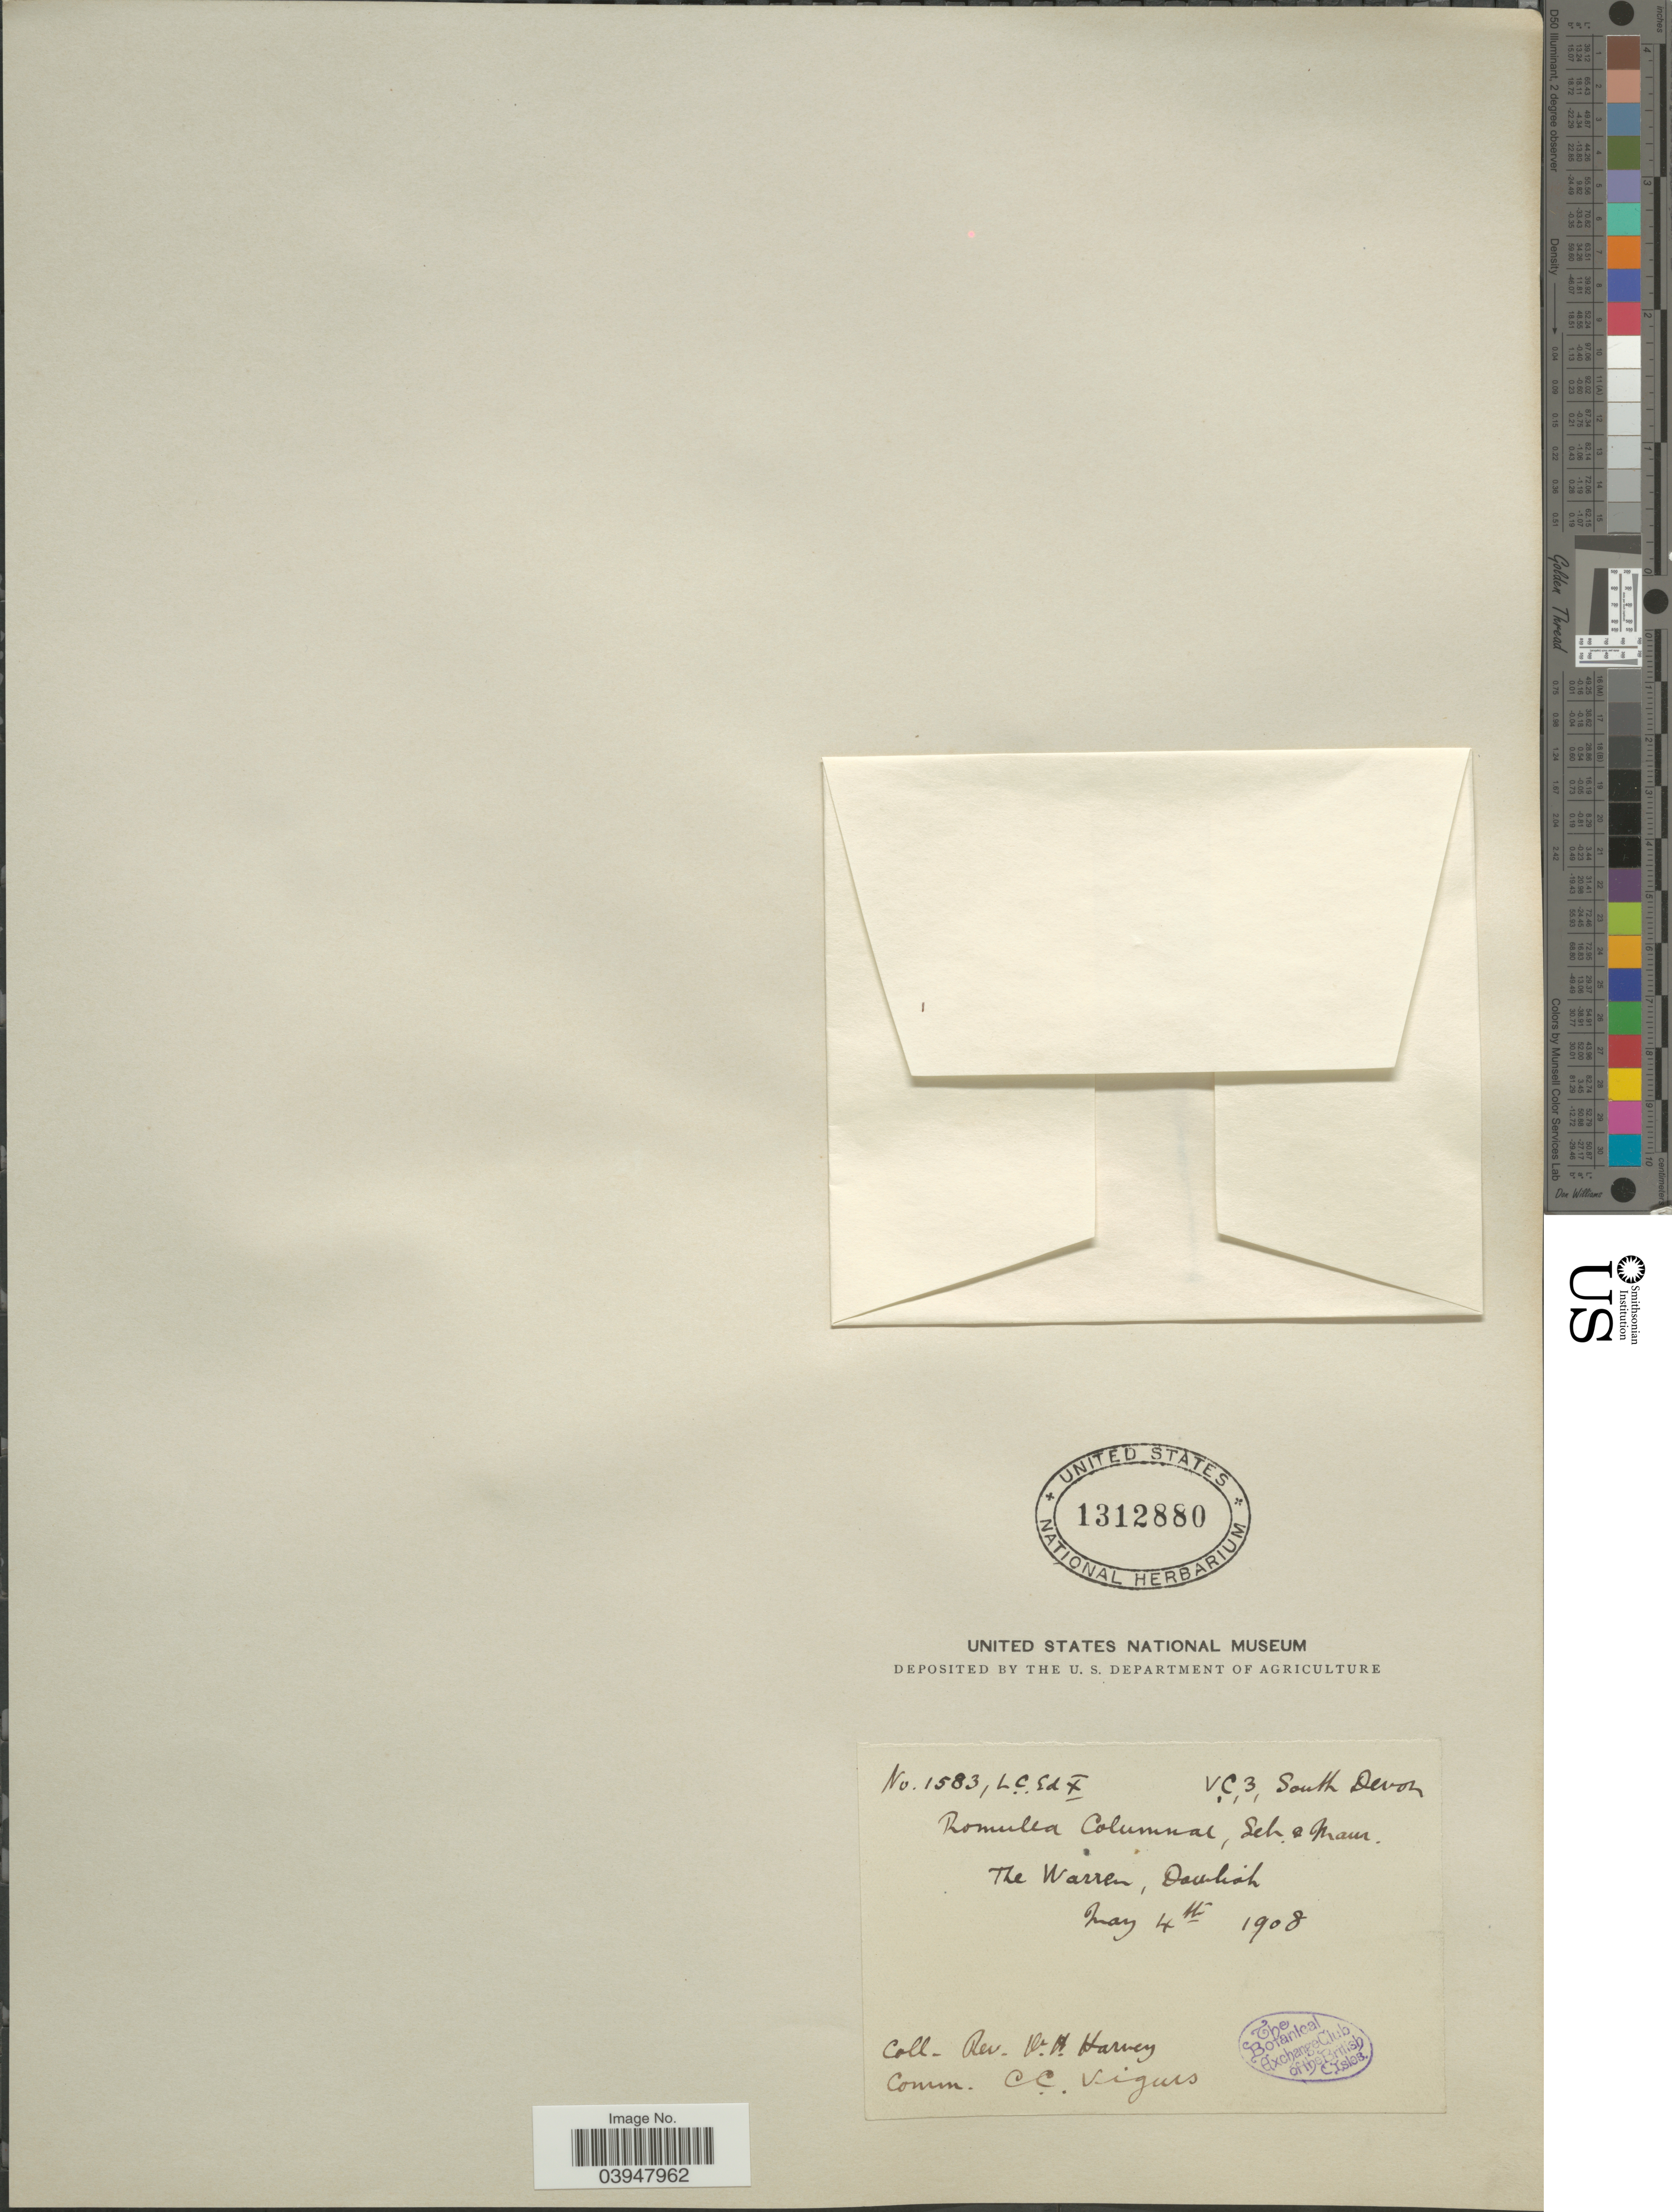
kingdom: Plantae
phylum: Tracheophyta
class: Liliopsida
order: Asparagales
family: Iridaceae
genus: Romulea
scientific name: Romulea columnae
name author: Sebast. & Mauri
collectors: W. Harvey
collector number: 1583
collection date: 1908-05-04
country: United Kingdom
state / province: England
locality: South Devon. The Warren, Dawlish.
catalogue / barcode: US 1312880